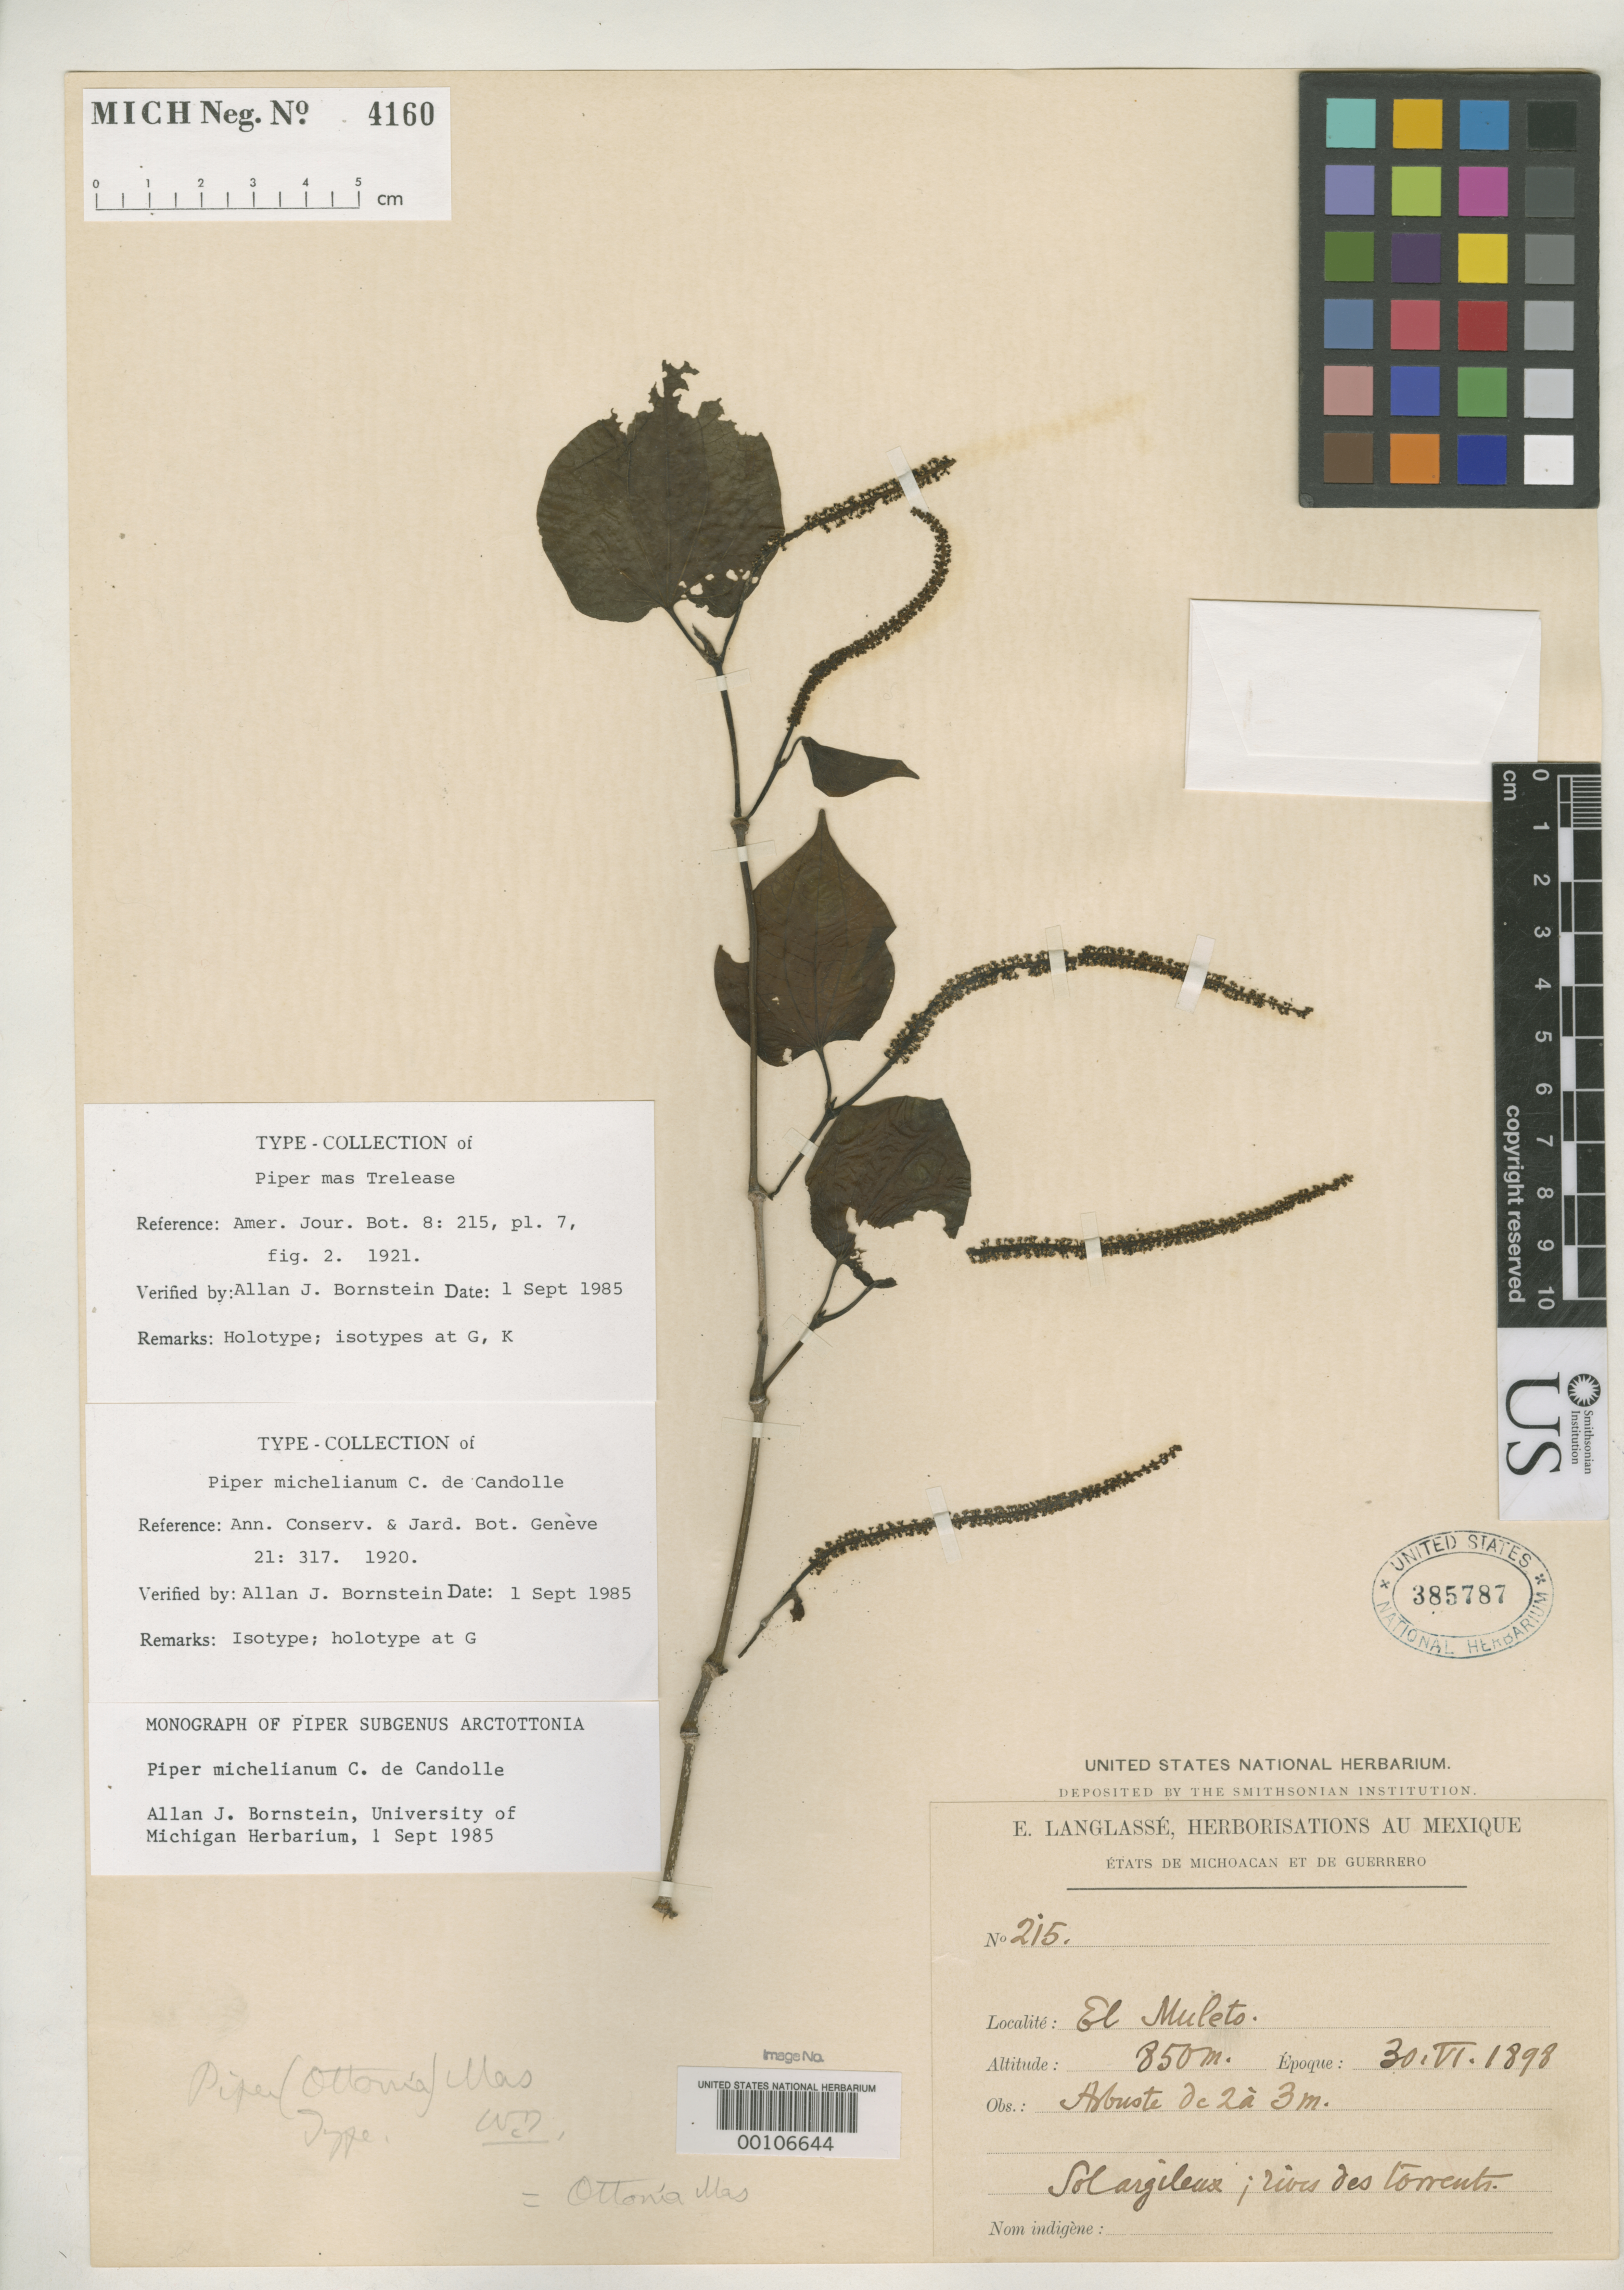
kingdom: Plantae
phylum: Tracheophyta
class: Magnoliopsida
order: Piperales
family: Piperaceae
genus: Piper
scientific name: Piper mas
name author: Trel.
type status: Holotype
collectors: E. Langlassé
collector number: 215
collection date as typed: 30 Jun 1898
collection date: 1898-06-30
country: Mexico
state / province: Guerrero / Michoacán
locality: El Muleto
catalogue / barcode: US 385787